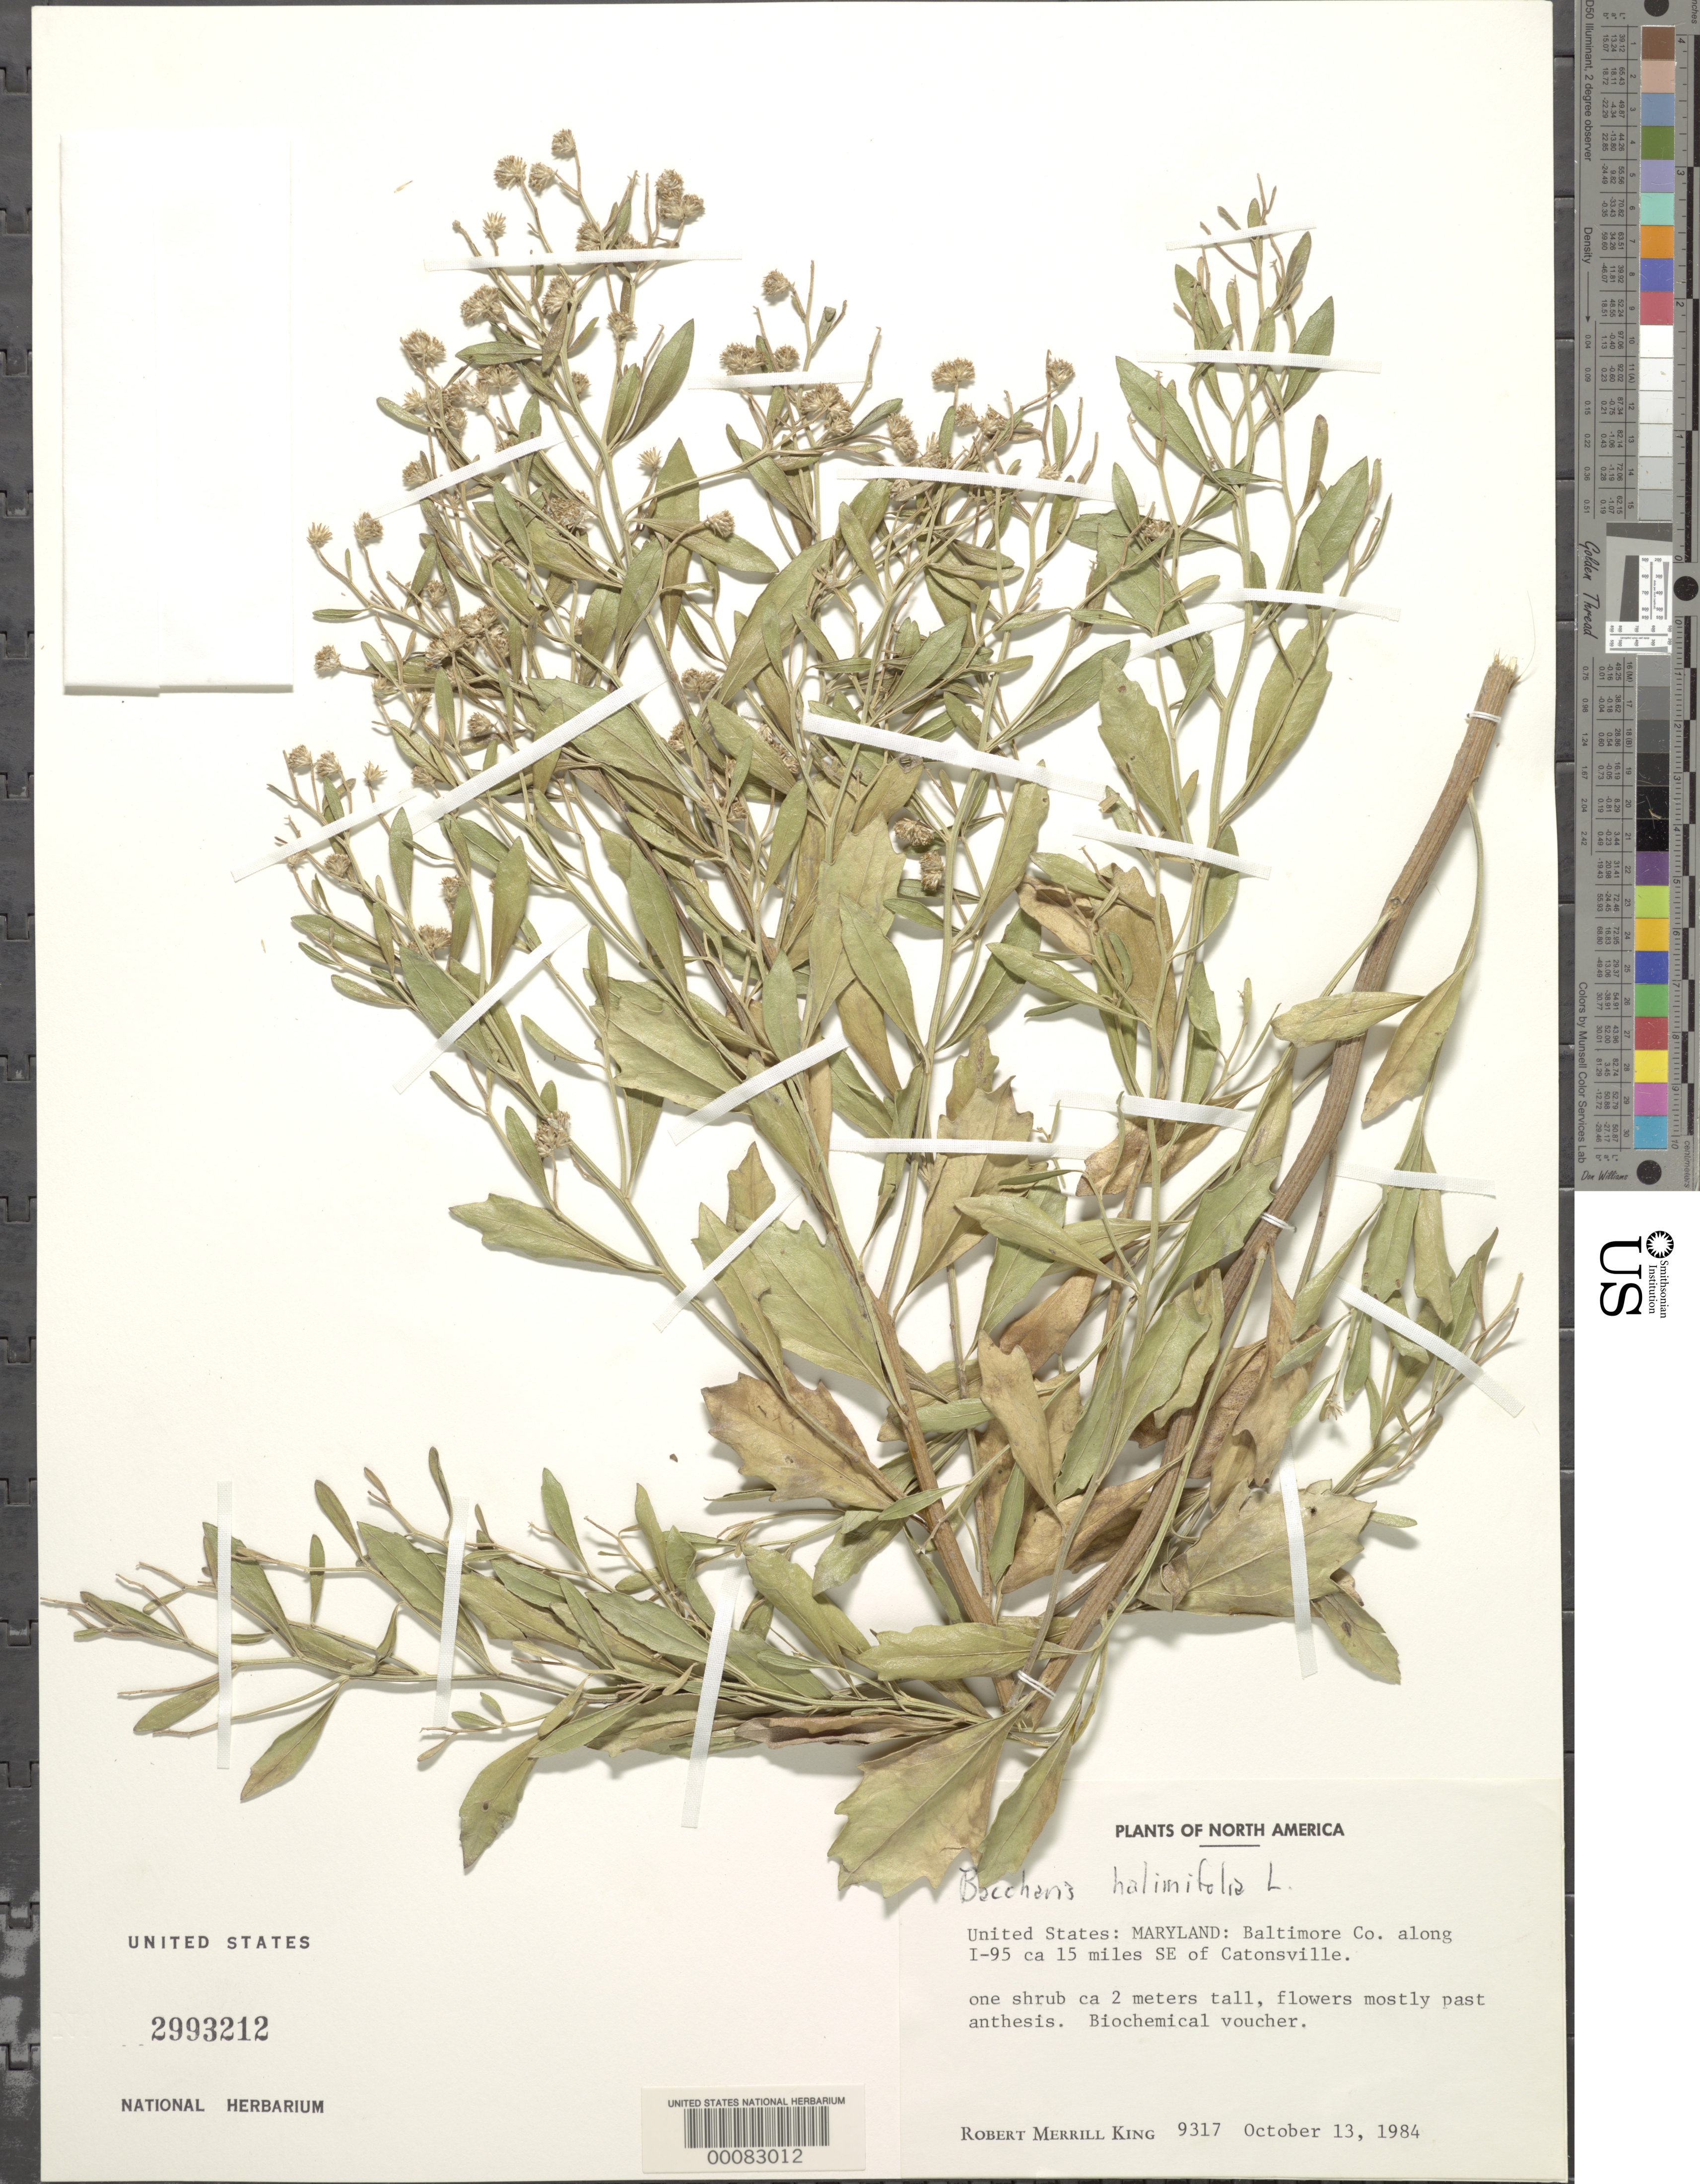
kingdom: Plantae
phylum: Tracheophyta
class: Magnoliopsida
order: Asterales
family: Asteraceae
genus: Baccharis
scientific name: Baccharis halimifolia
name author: L.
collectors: R. M. King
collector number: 9317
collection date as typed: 13 Oct 1984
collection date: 1984-10-13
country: United States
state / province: Maryland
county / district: Baltimore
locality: I-95 SE of Catonsville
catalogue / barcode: US 2993212